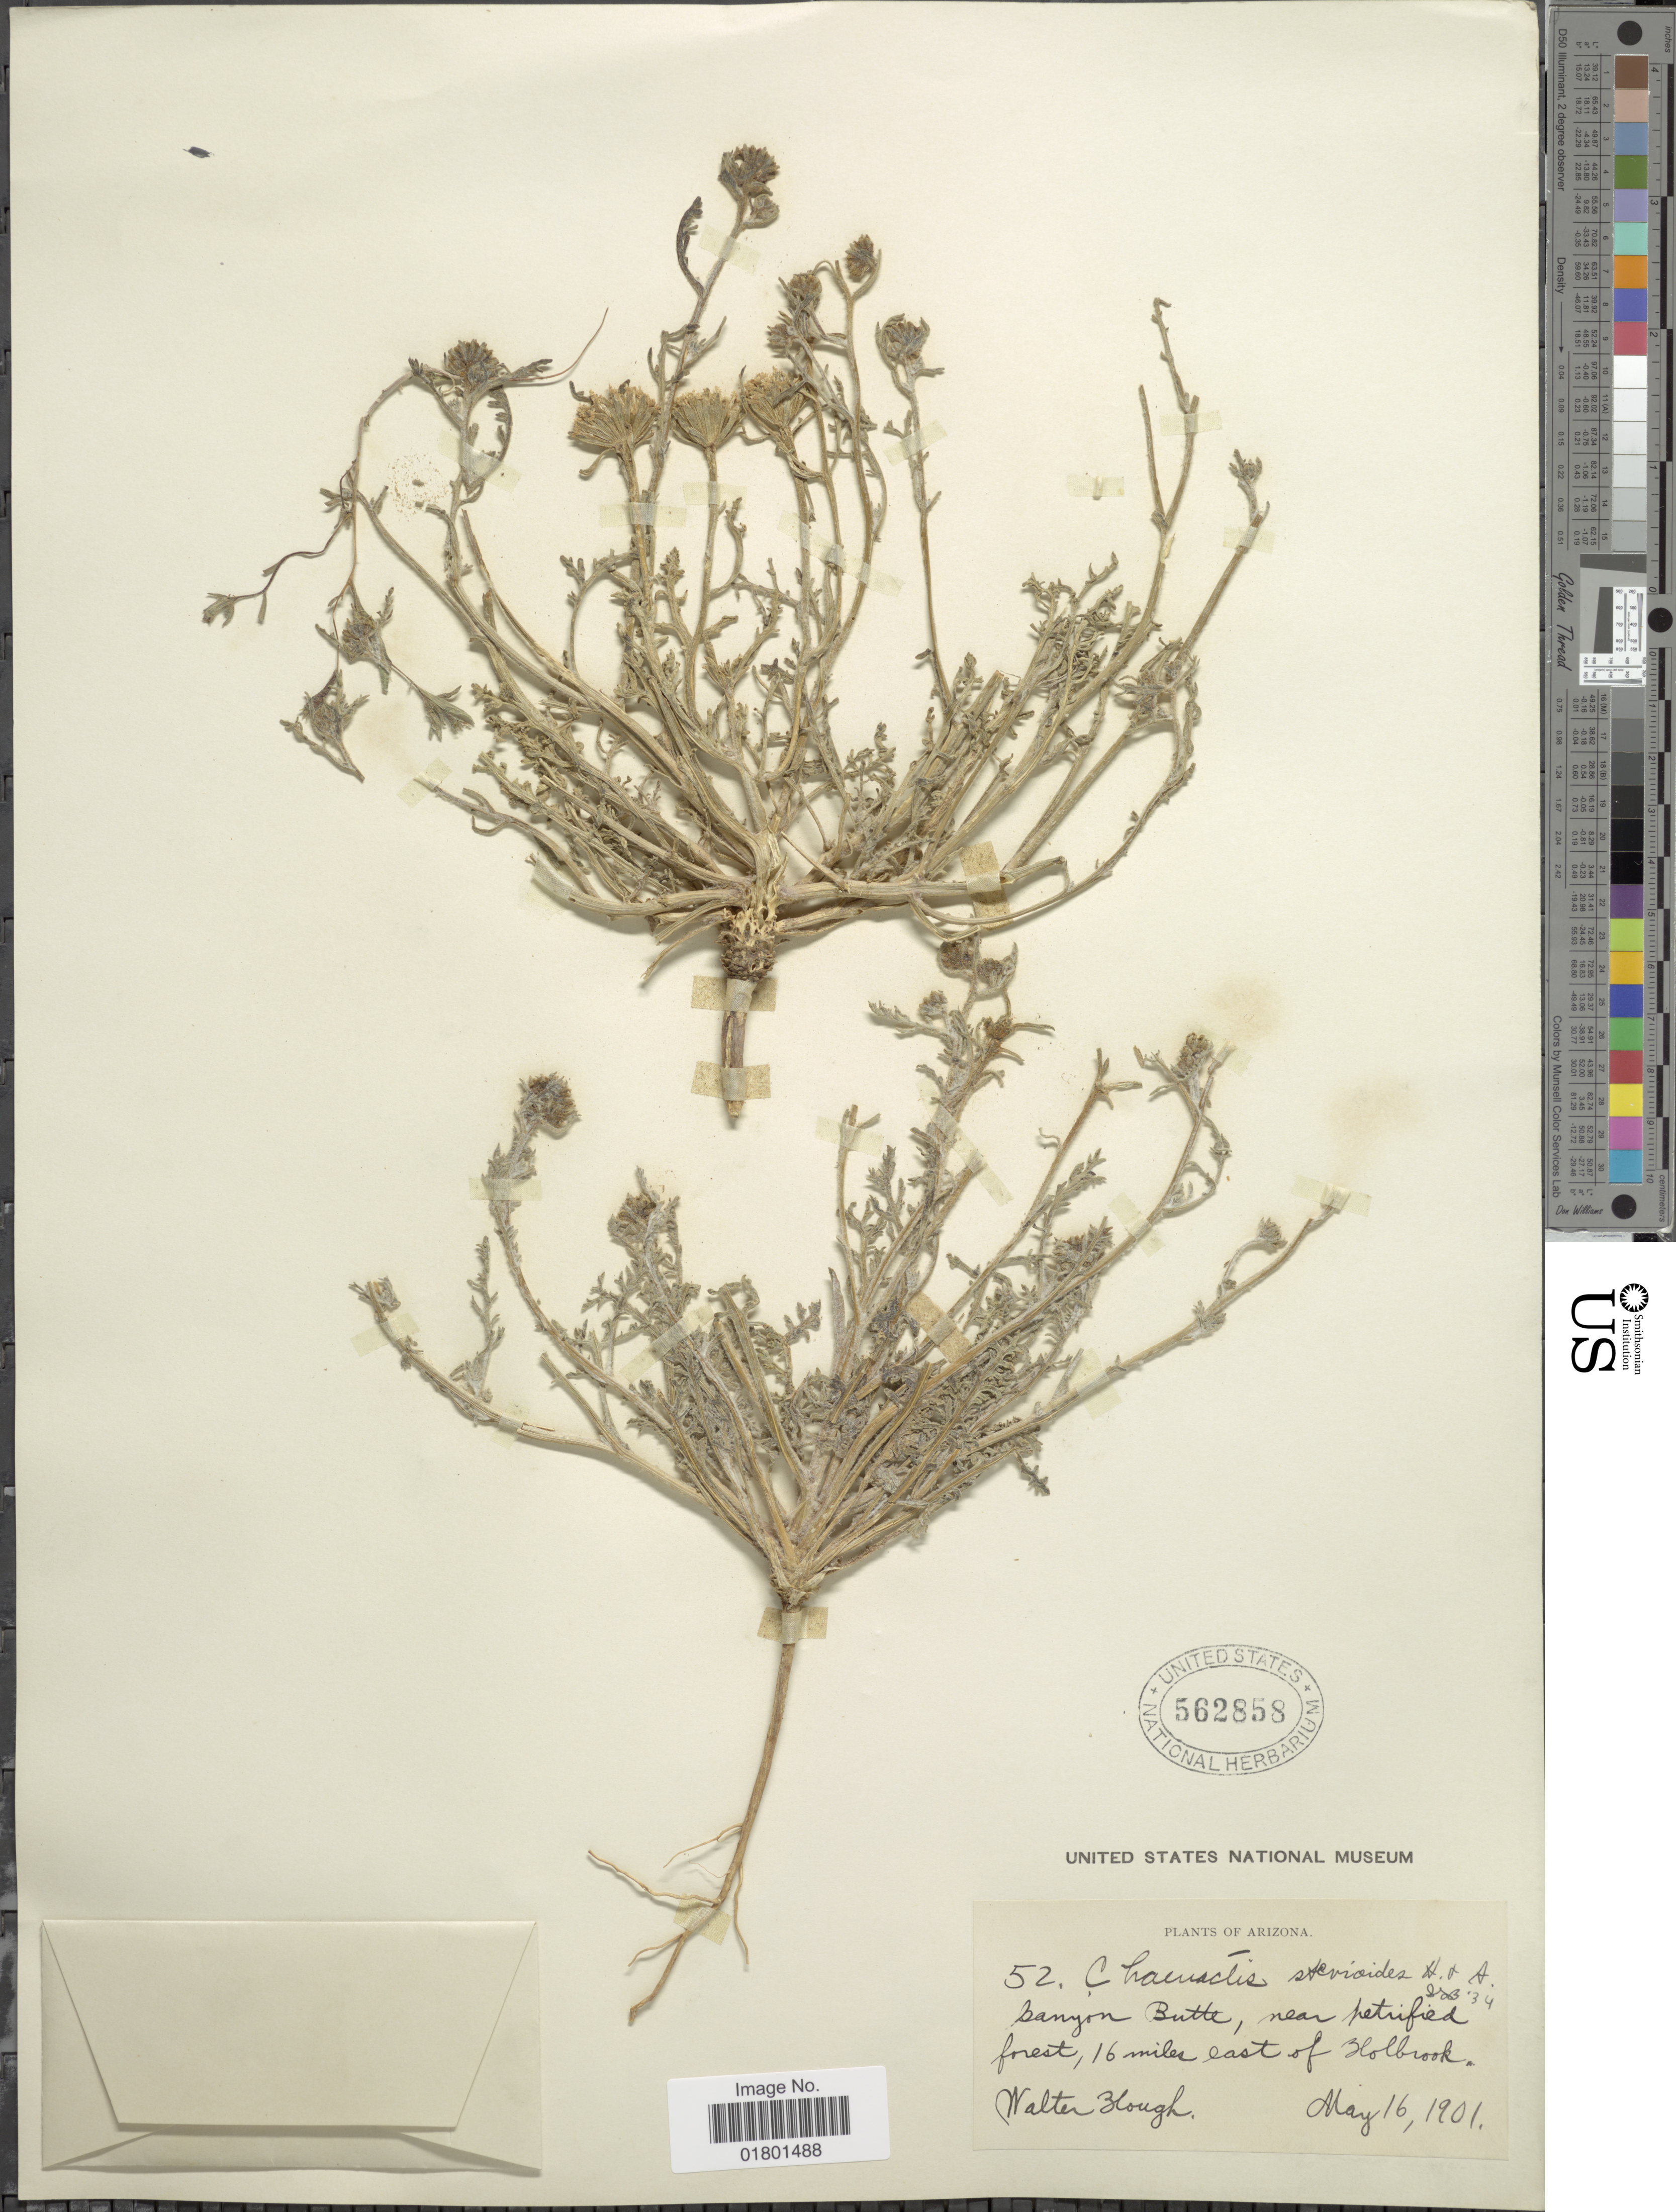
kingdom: Plantae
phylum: Tracheophyta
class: Magnoliopsida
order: Asterales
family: Asteraceae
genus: Chaenactis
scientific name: Chaenactis stevioides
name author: Hook. & Arn.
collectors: W. Hough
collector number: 52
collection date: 1901-05-16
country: United States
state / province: Arizona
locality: Canyon Butte, near petrified forest, 16 miles east of Holbrook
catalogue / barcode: US 562858